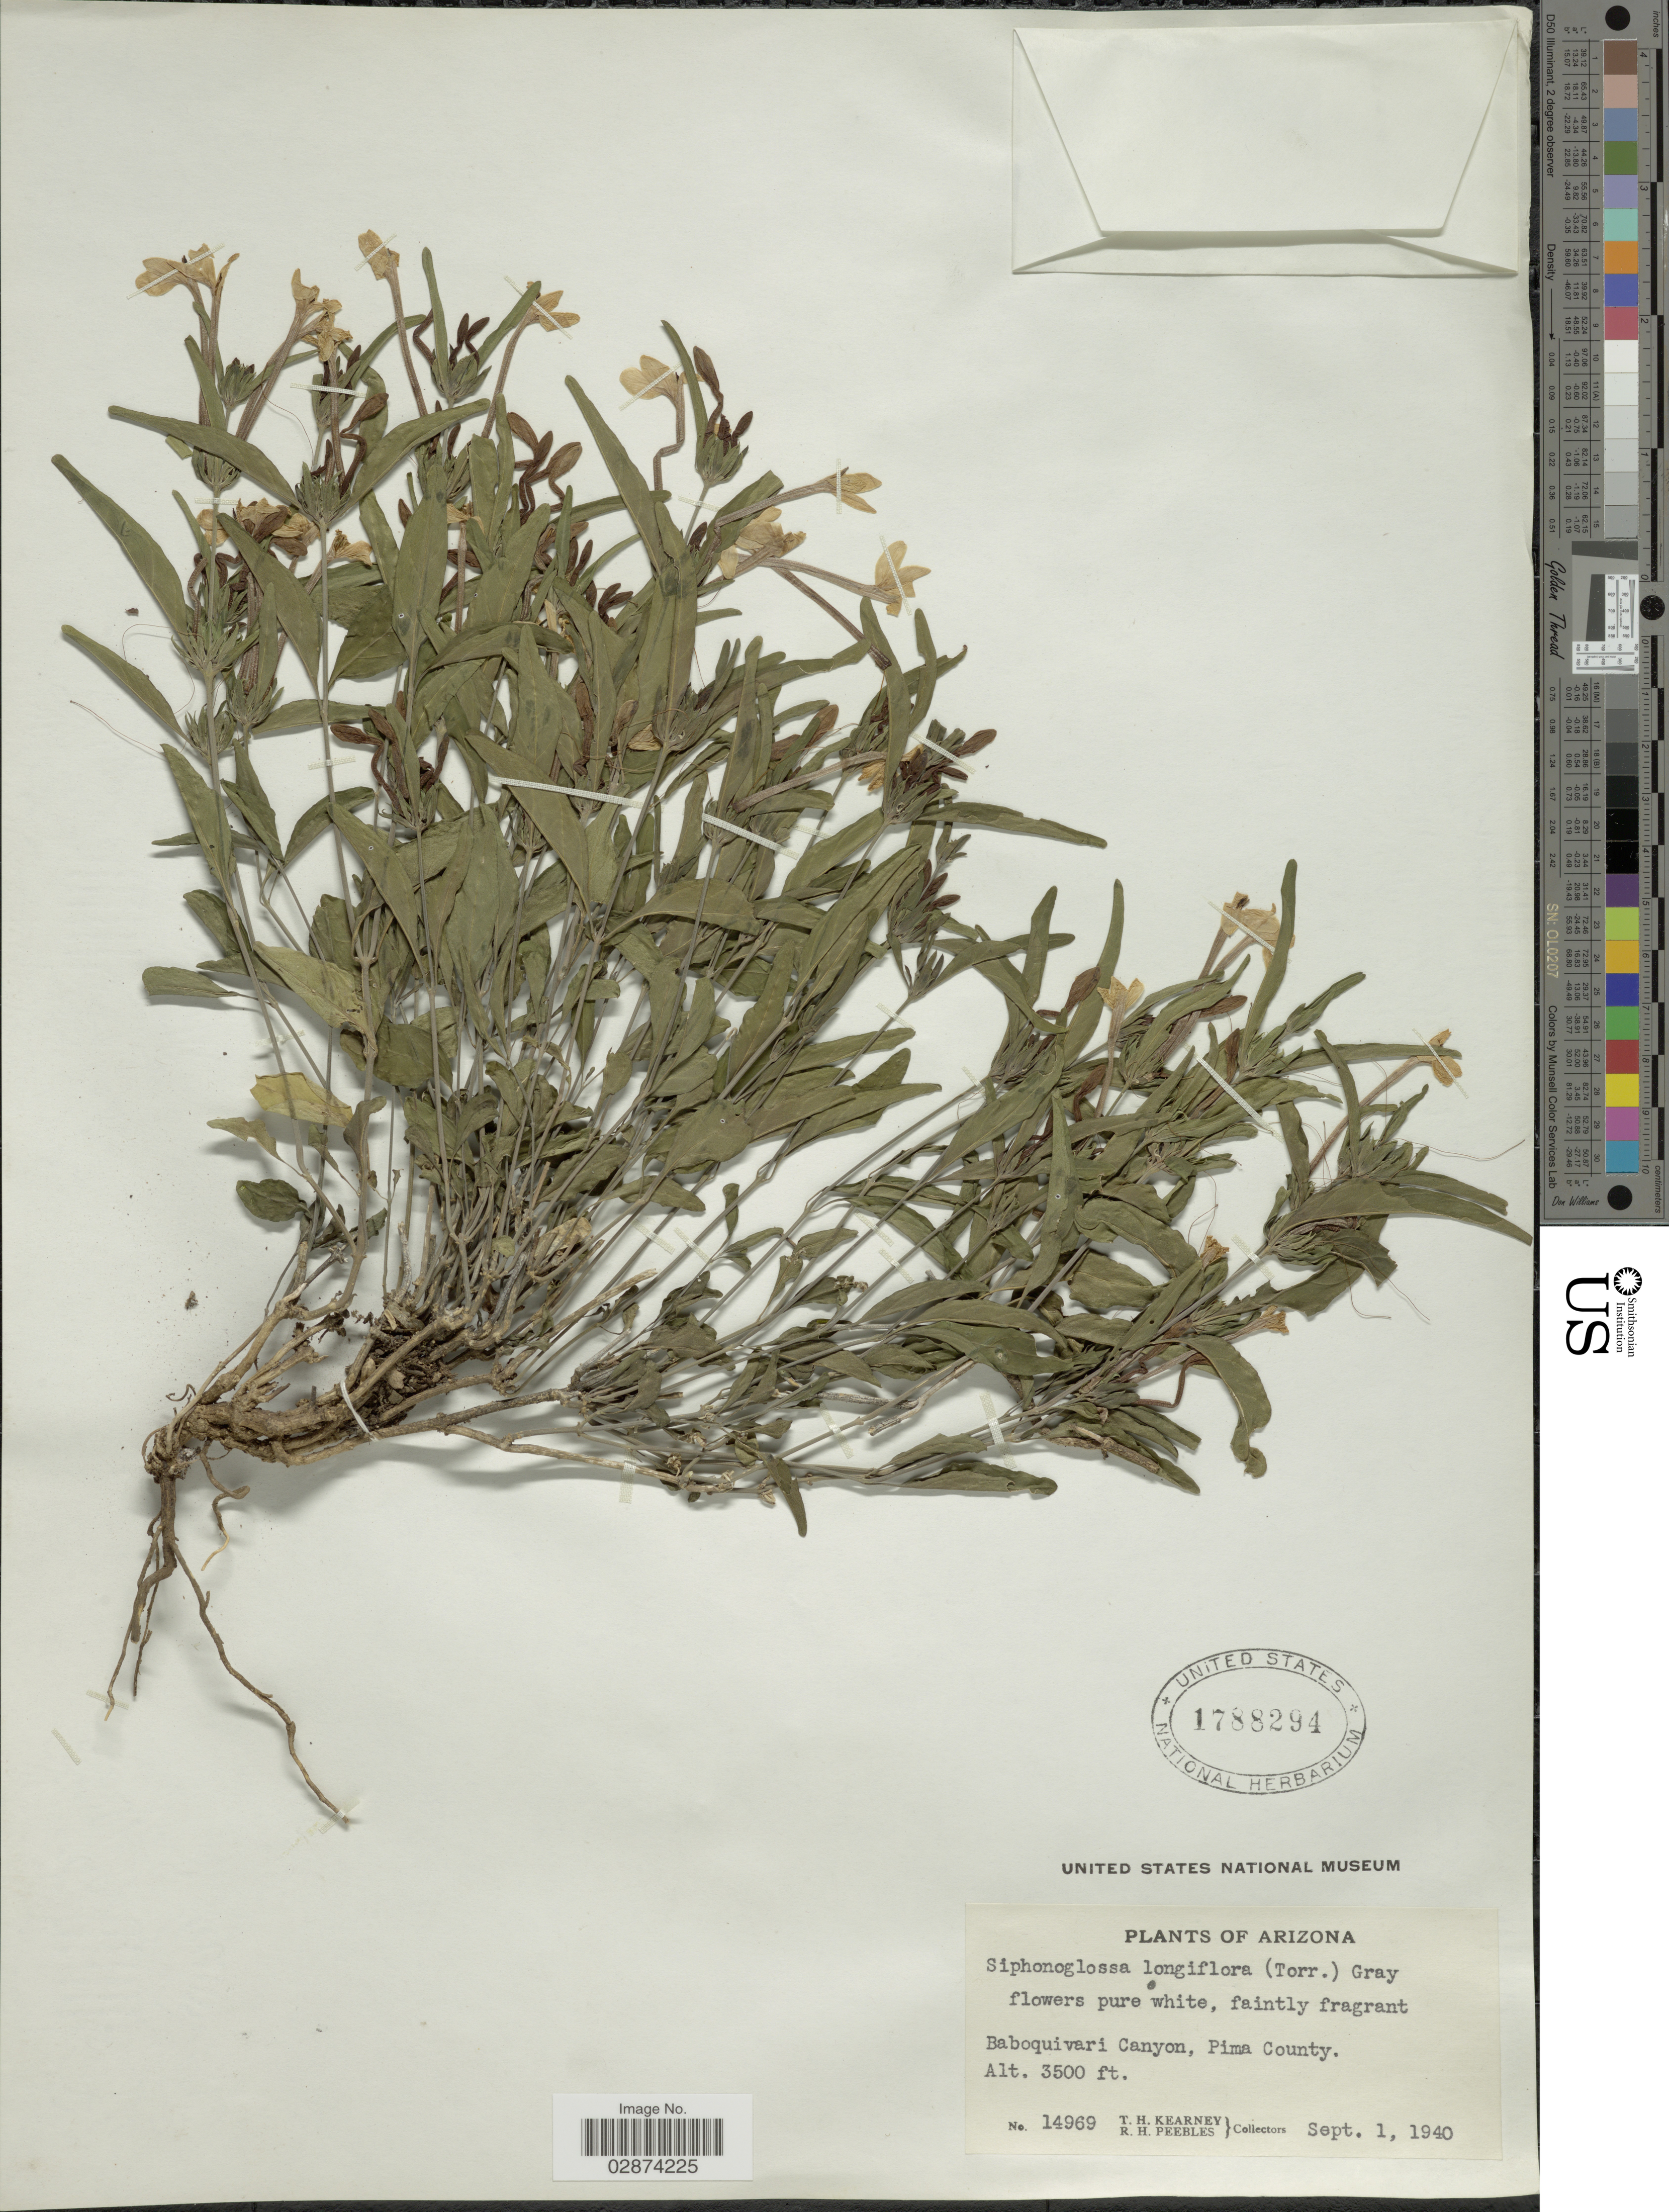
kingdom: Plantae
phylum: Tracheophyta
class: Magnoliopsida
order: Lamiales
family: Acanthaceae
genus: Justicia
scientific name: Justicia longii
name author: Hilsenb.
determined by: Fisher, Amanda, (LOB), California State University, Long Beach (UNITED STATES)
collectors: T. H. Kearney & R. H. Peebles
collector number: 14969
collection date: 1940-09-01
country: United States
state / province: Arizona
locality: Baboquivari Canyon, Pima County.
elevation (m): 1067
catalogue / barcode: US 1788294